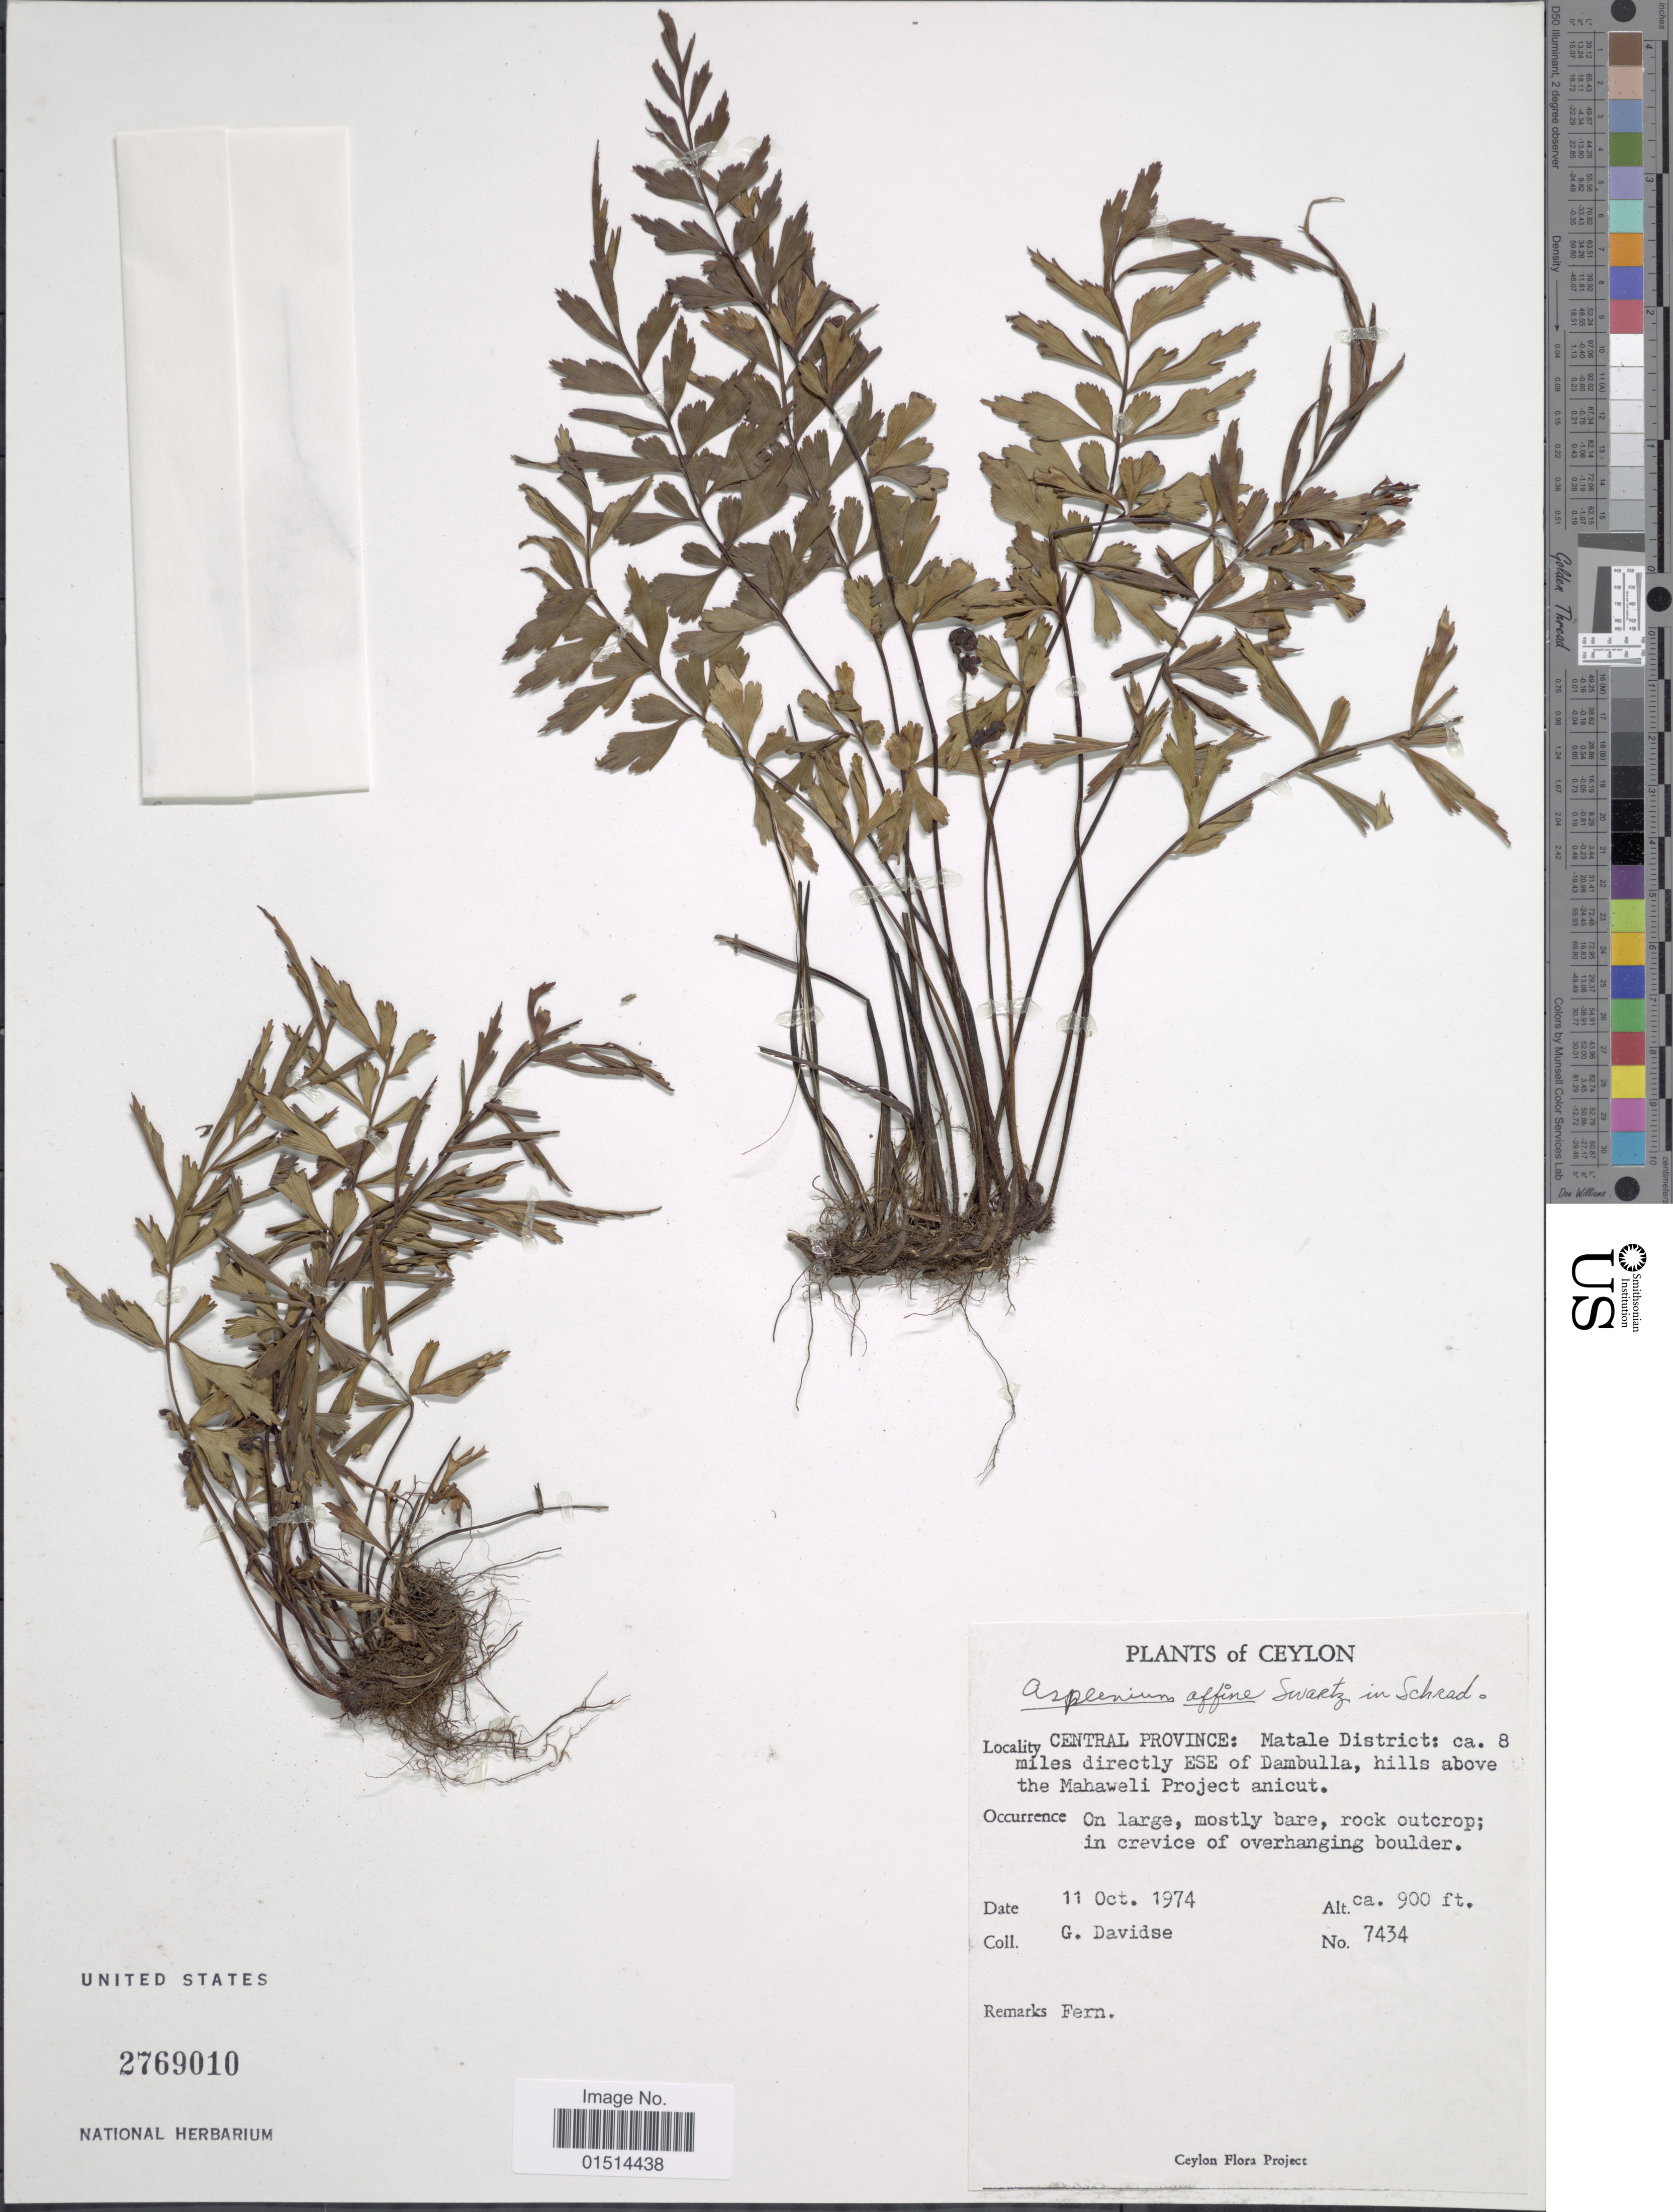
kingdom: Plantae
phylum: Tracheophyta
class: Polypodiopsida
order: Polypodiales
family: Aspleniaceae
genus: Asplenium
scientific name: Asplenium affine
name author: Sw.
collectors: G. Davidse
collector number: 7434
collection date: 1974-10-11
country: Sri Lanka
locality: Ceylon, Central Province: Matale District: ca. 8 miles directly ESE of Dambulla, hills above the Mahawel Project anicut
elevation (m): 274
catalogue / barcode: US 2769010